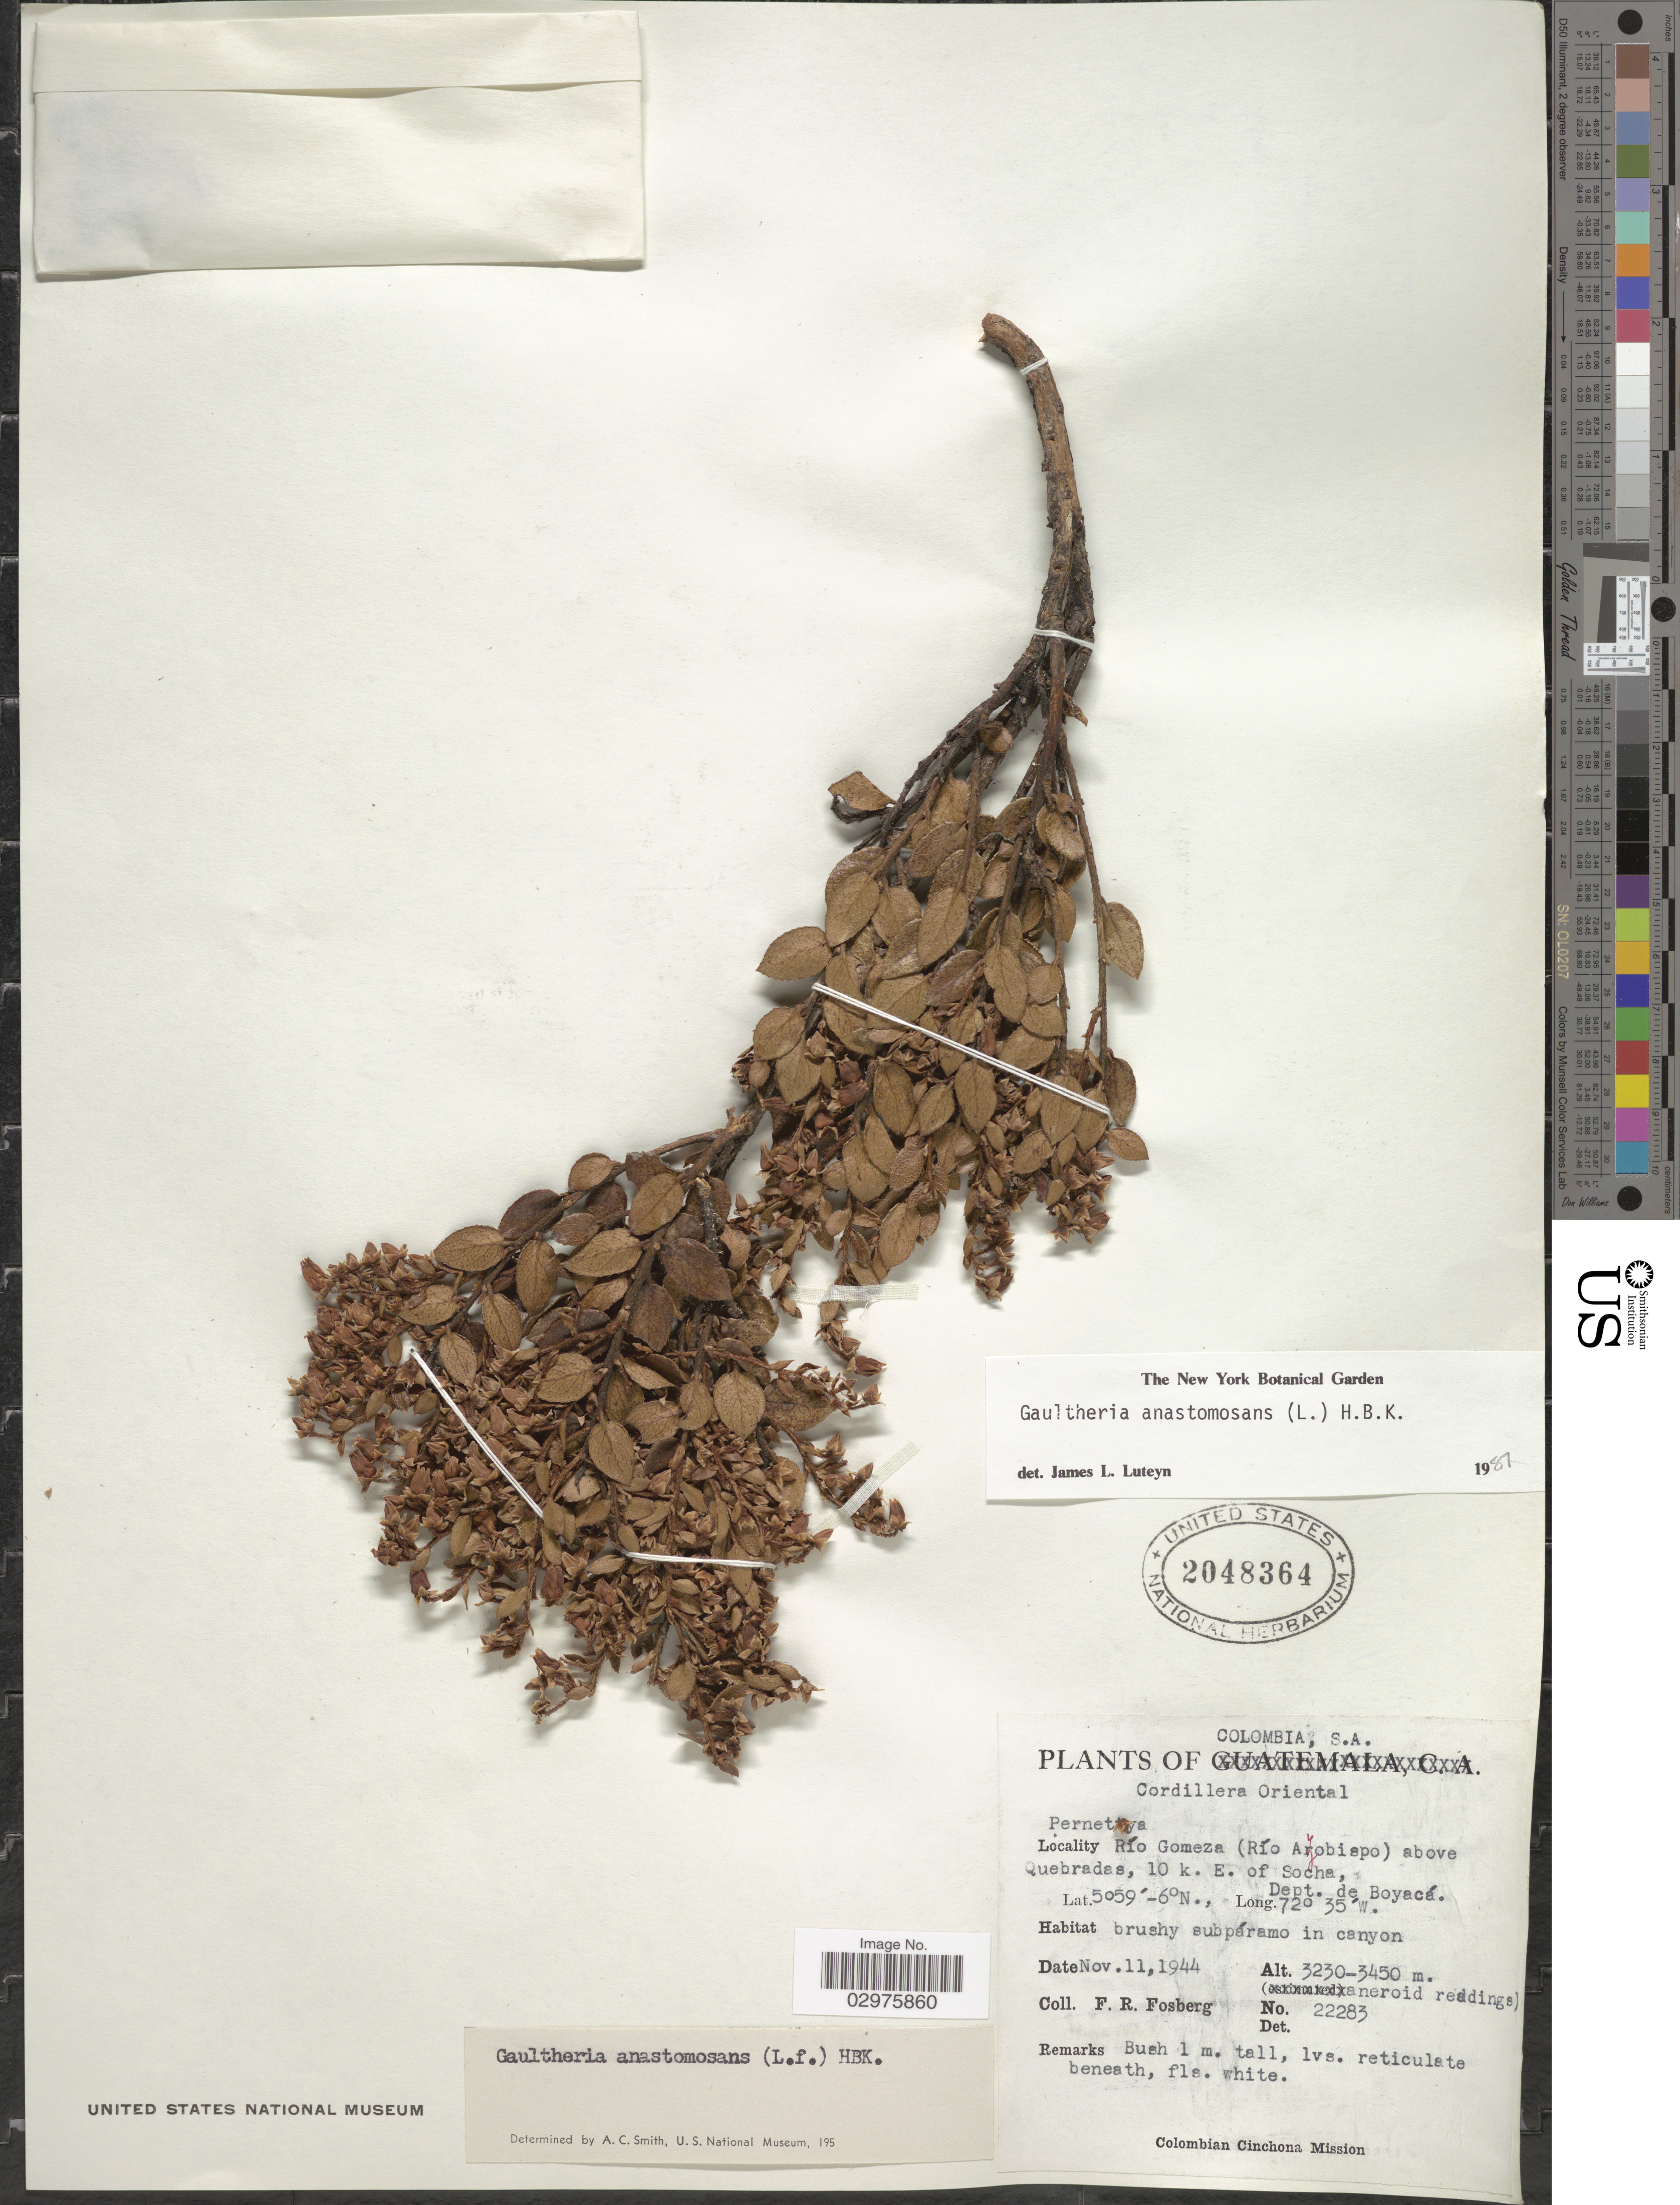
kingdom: Plantae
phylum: Tracheophyta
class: Magnoliopsida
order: Ericales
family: Ericaceae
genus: Gaultheria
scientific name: Gaultheria anastomosans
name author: (L. f.) Kunth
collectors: F. R. Fosberg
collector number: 22283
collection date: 1944-11-11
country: Colombia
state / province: Boyacá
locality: Cordillera Oriental. Río Gomeza (Río Aryobispo) above Quebradas, 10 k. E. of Socha. Dept. de Boyacá.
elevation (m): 3230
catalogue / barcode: US 2048364